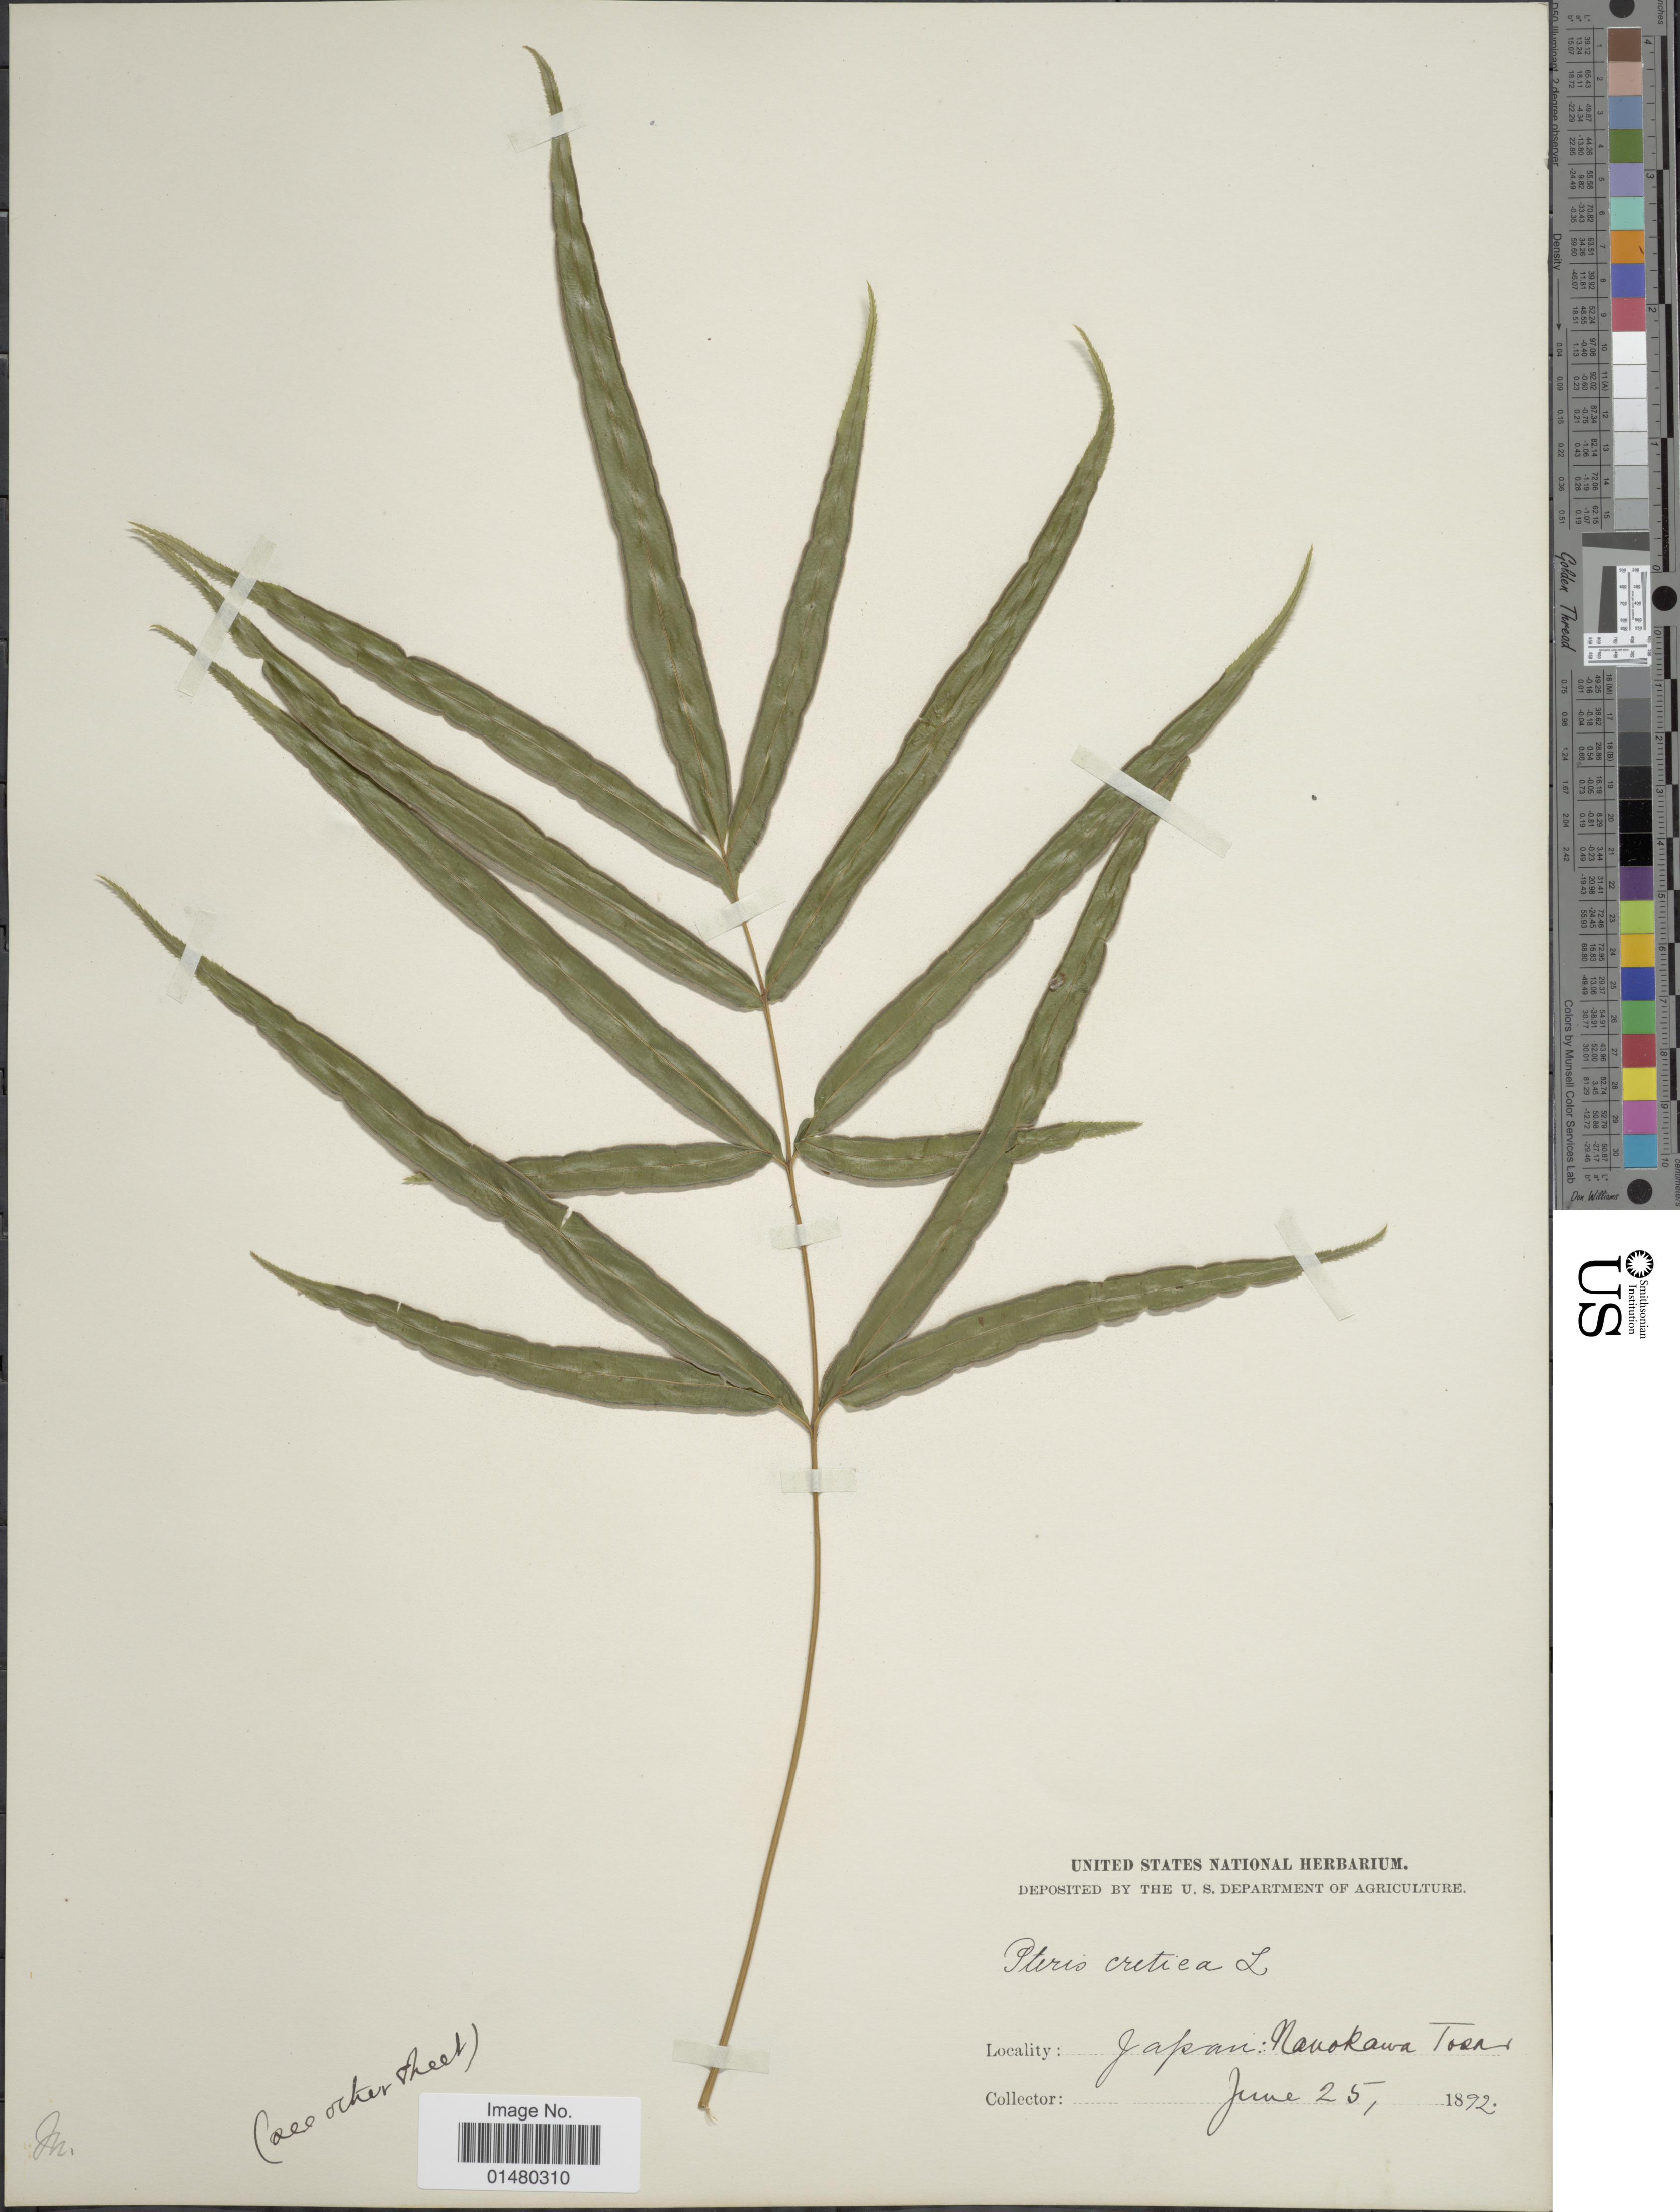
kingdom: Plantae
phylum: Tracheophyta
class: Polypodiopsida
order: Polypodiales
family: Pteridaceae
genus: Pteris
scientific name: Pteris cretica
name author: L.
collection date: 1892-06-25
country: Japan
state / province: Koti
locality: Nanokawa, Tosa